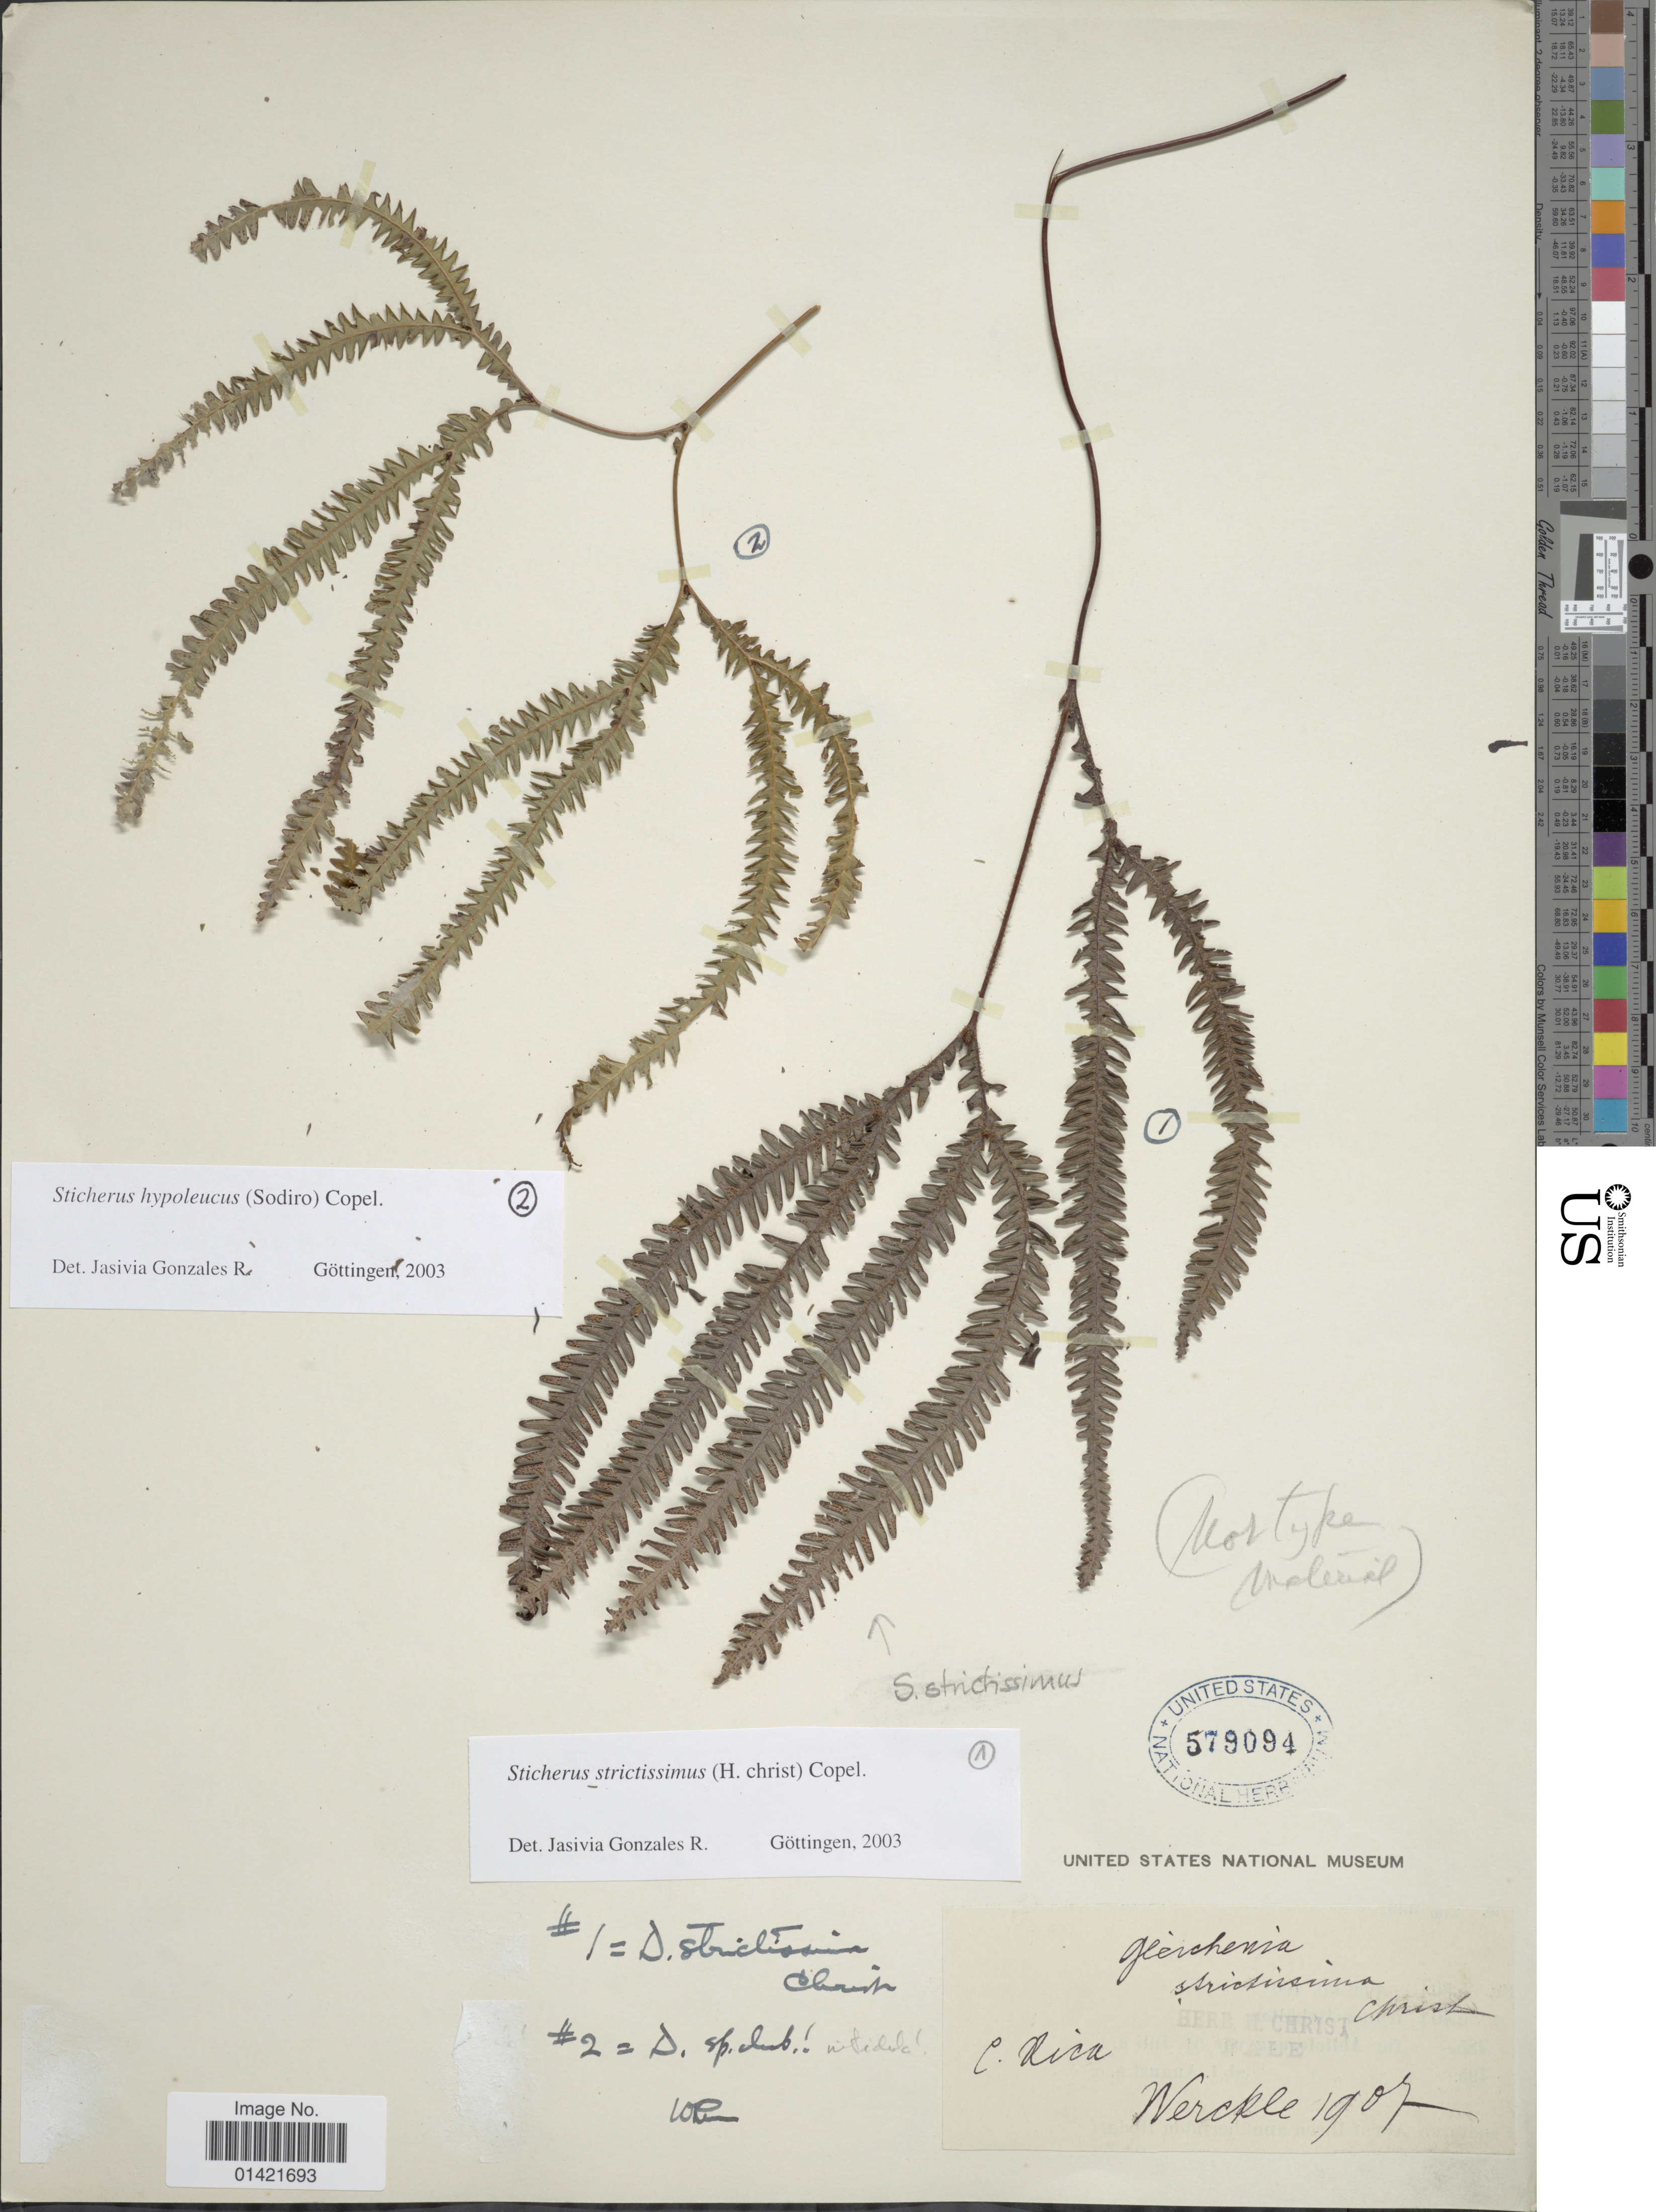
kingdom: Plantae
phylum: Tracheophyta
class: Polypodiopsida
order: Gleicheniales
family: Gleicheniaceae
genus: Sticherus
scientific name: Sticherus hypoleucus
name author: (Sodiro) Copel.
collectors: Werckle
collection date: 1907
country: Costa Rica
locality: C. Rica.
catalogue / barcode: US 579094